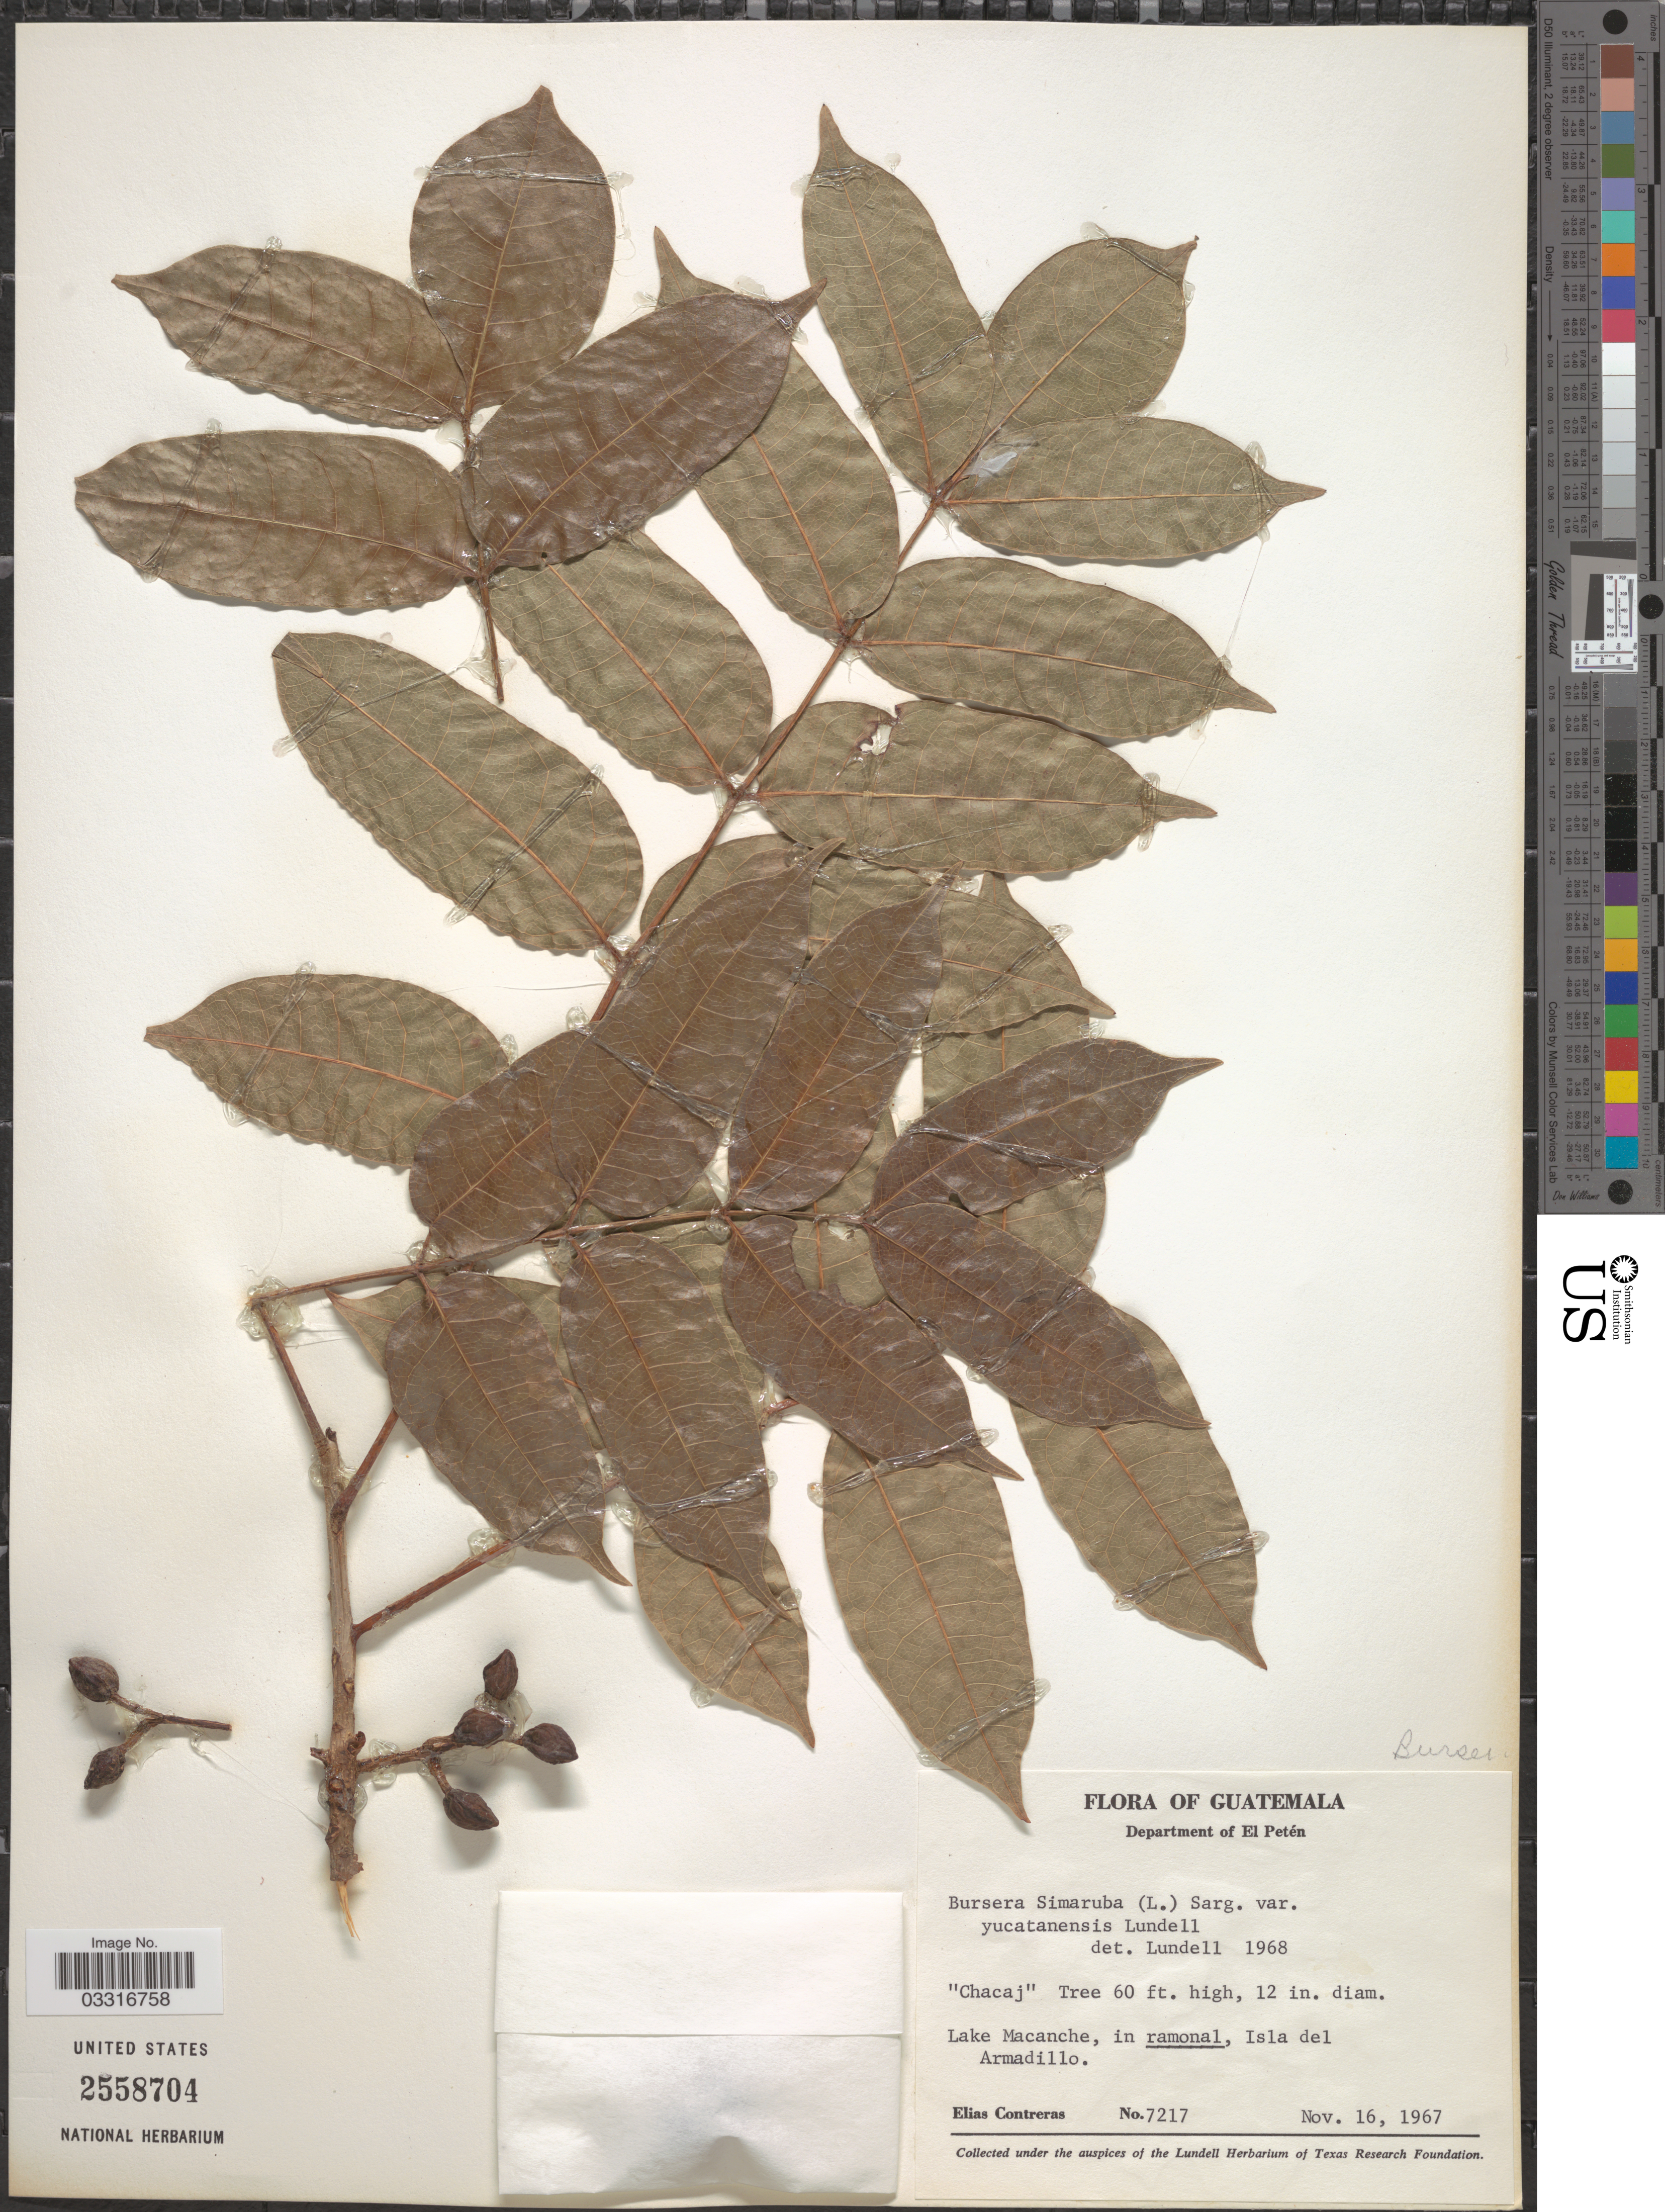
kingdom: Plantae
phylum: Tracheophyta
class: Magnoliopsida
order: Sapindales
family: Burseraceae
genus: Bursera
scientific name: Bursera simaruba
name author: (L.) Sarg.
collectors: E. Contreras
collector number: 7217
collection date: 1967-11-16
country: Guatemala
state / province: El Petén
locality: Department of El Petén, Lake Macanche, in ramonal, Isla del Aramdillo.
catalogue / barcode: US 2558704